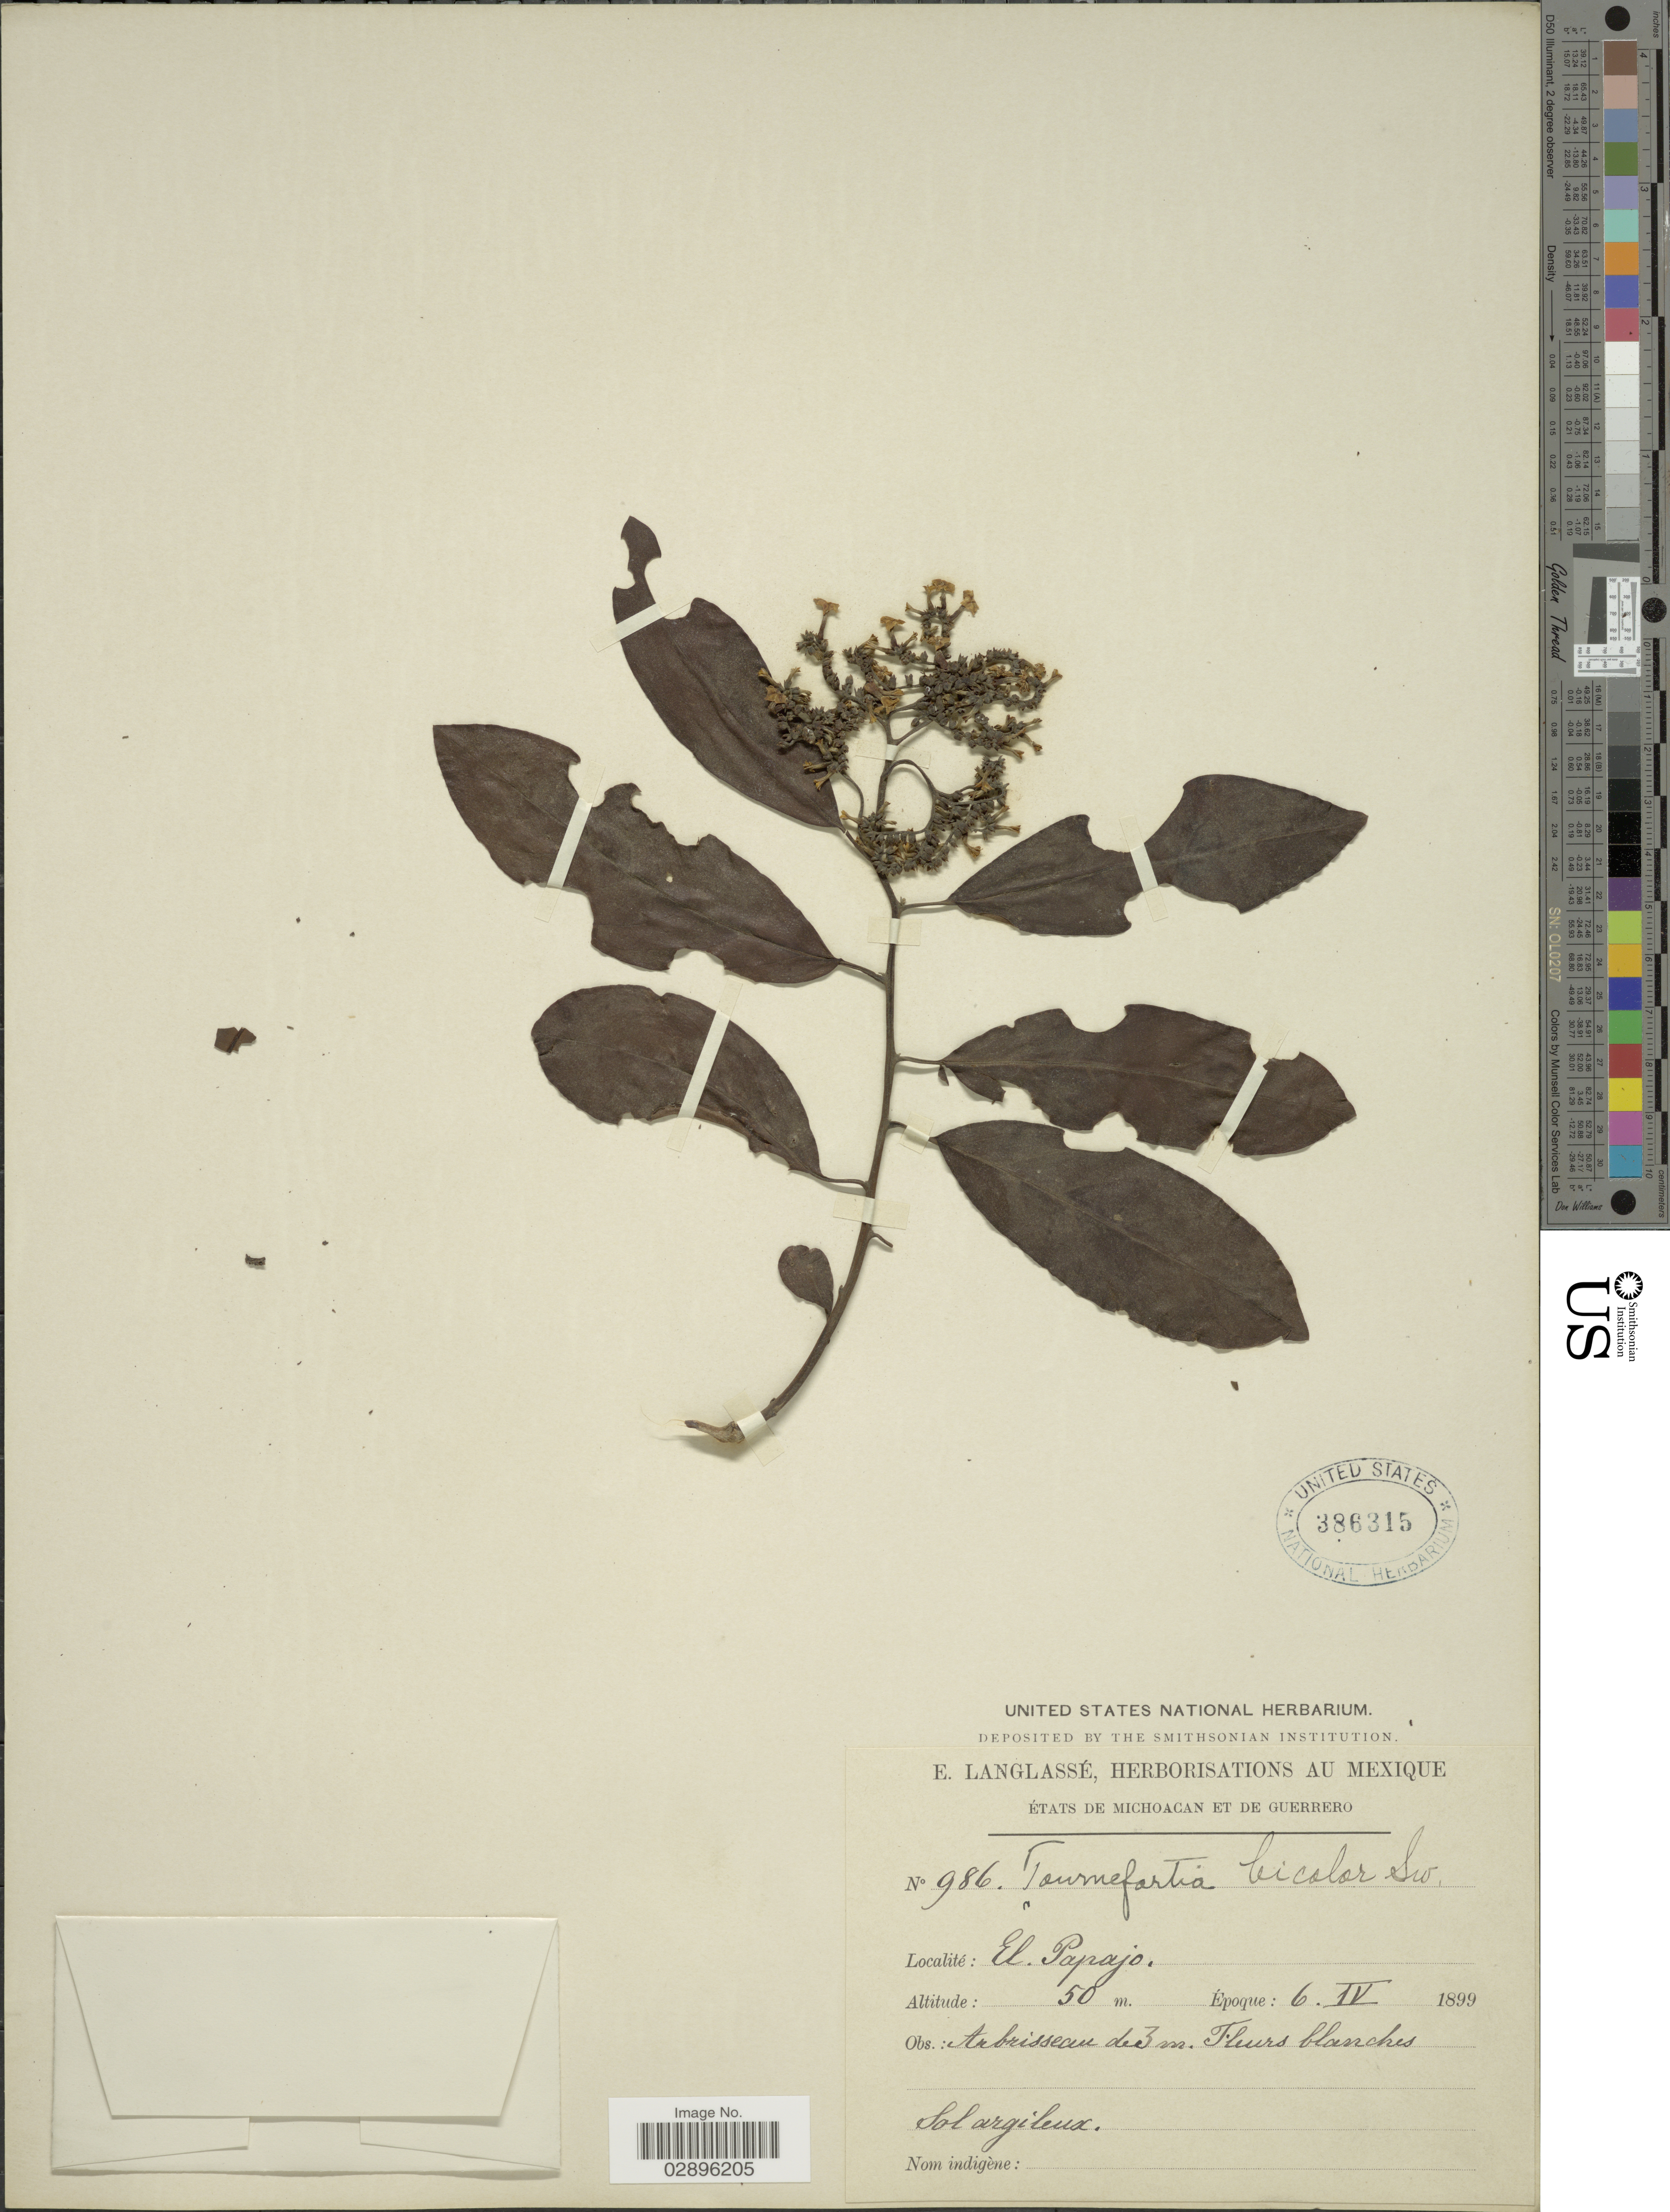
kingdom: Plantae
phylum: Tracheophyta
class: Magnoliopsida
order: Boraginales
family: Heliotropiaceae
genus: Tournefortia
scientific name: Tournefortia bicolor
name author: Sw.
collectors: E. Langlassé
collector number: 986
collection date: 1899-04-06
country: Mexico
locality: États de Michoacan et de Guerrero. El Papajo.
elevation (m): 50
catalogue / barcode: US 386315